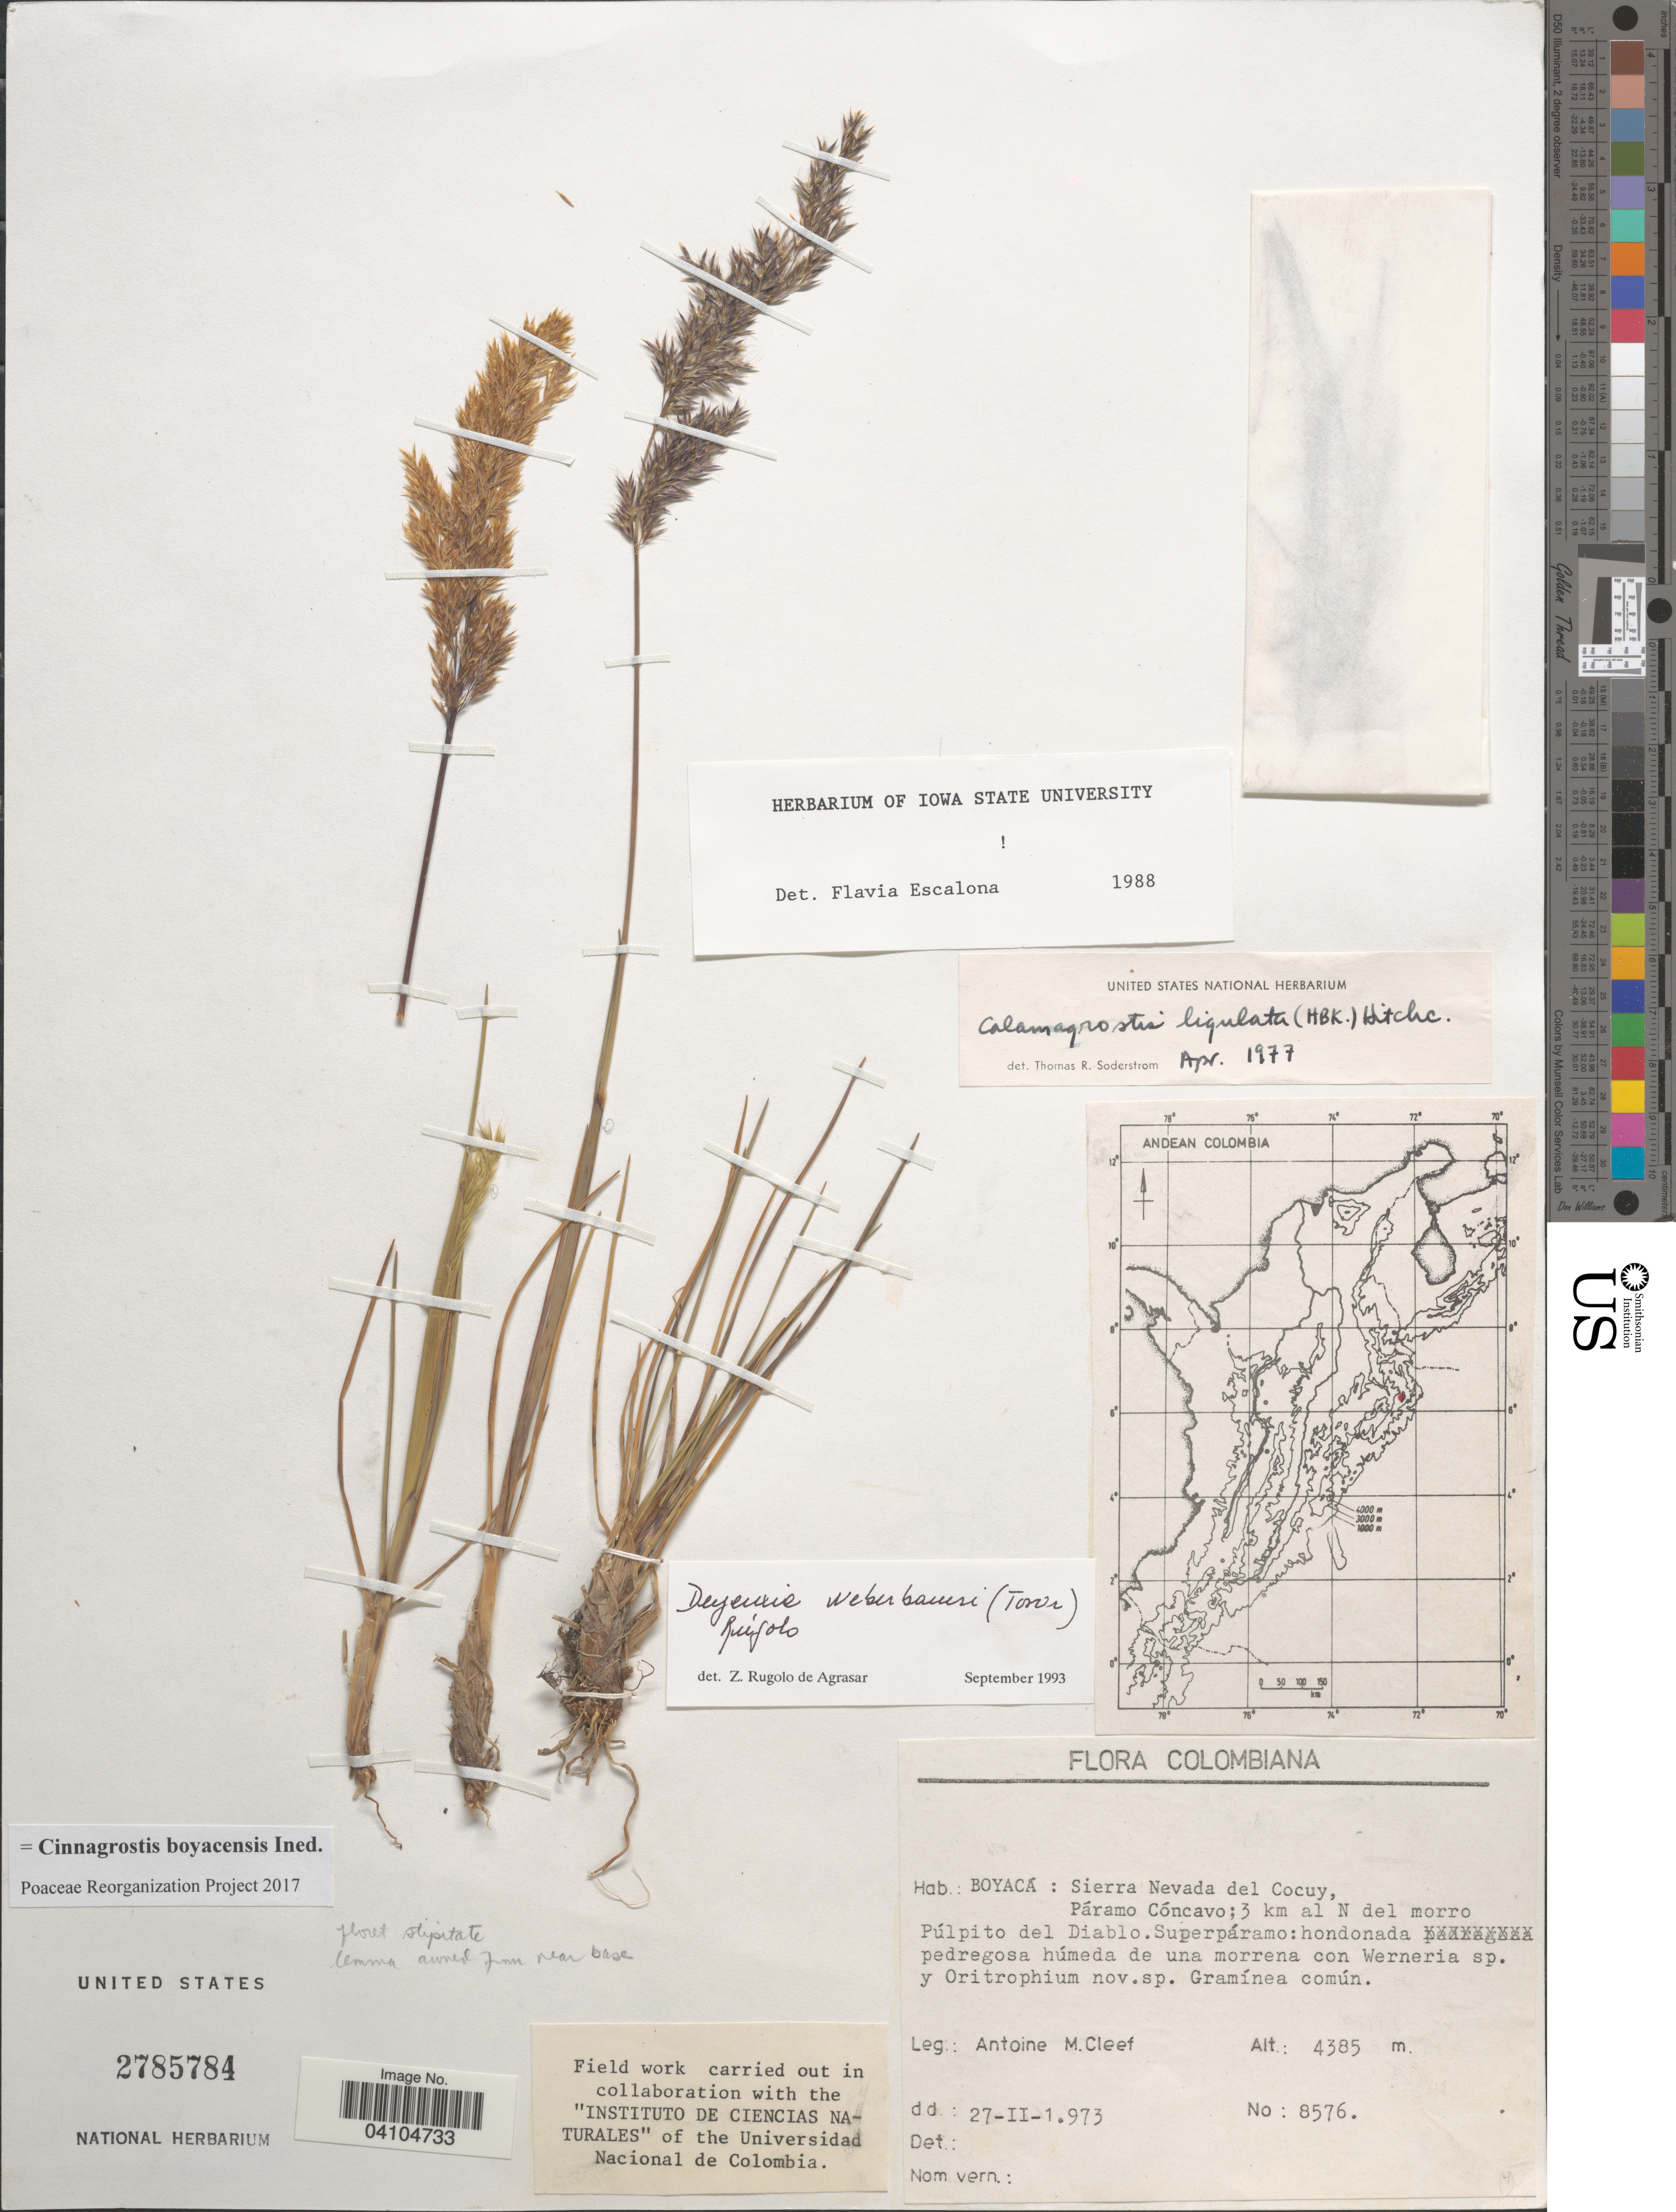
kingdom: Plantae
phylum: Tracheophyta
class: Liliopsida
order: Poales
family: Poaceae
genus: Deschampsia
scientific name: Deschampsia boyacensis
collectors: A. M. Cleef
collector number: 8576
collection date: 1973-02-27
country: Colombia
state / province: Boyacá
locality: Sierra Nevada del Cocuy, Páramo Cóncavo; 3 km al N del morro Púlpito del Diablo.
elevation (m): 4385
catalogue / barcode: US 2785784